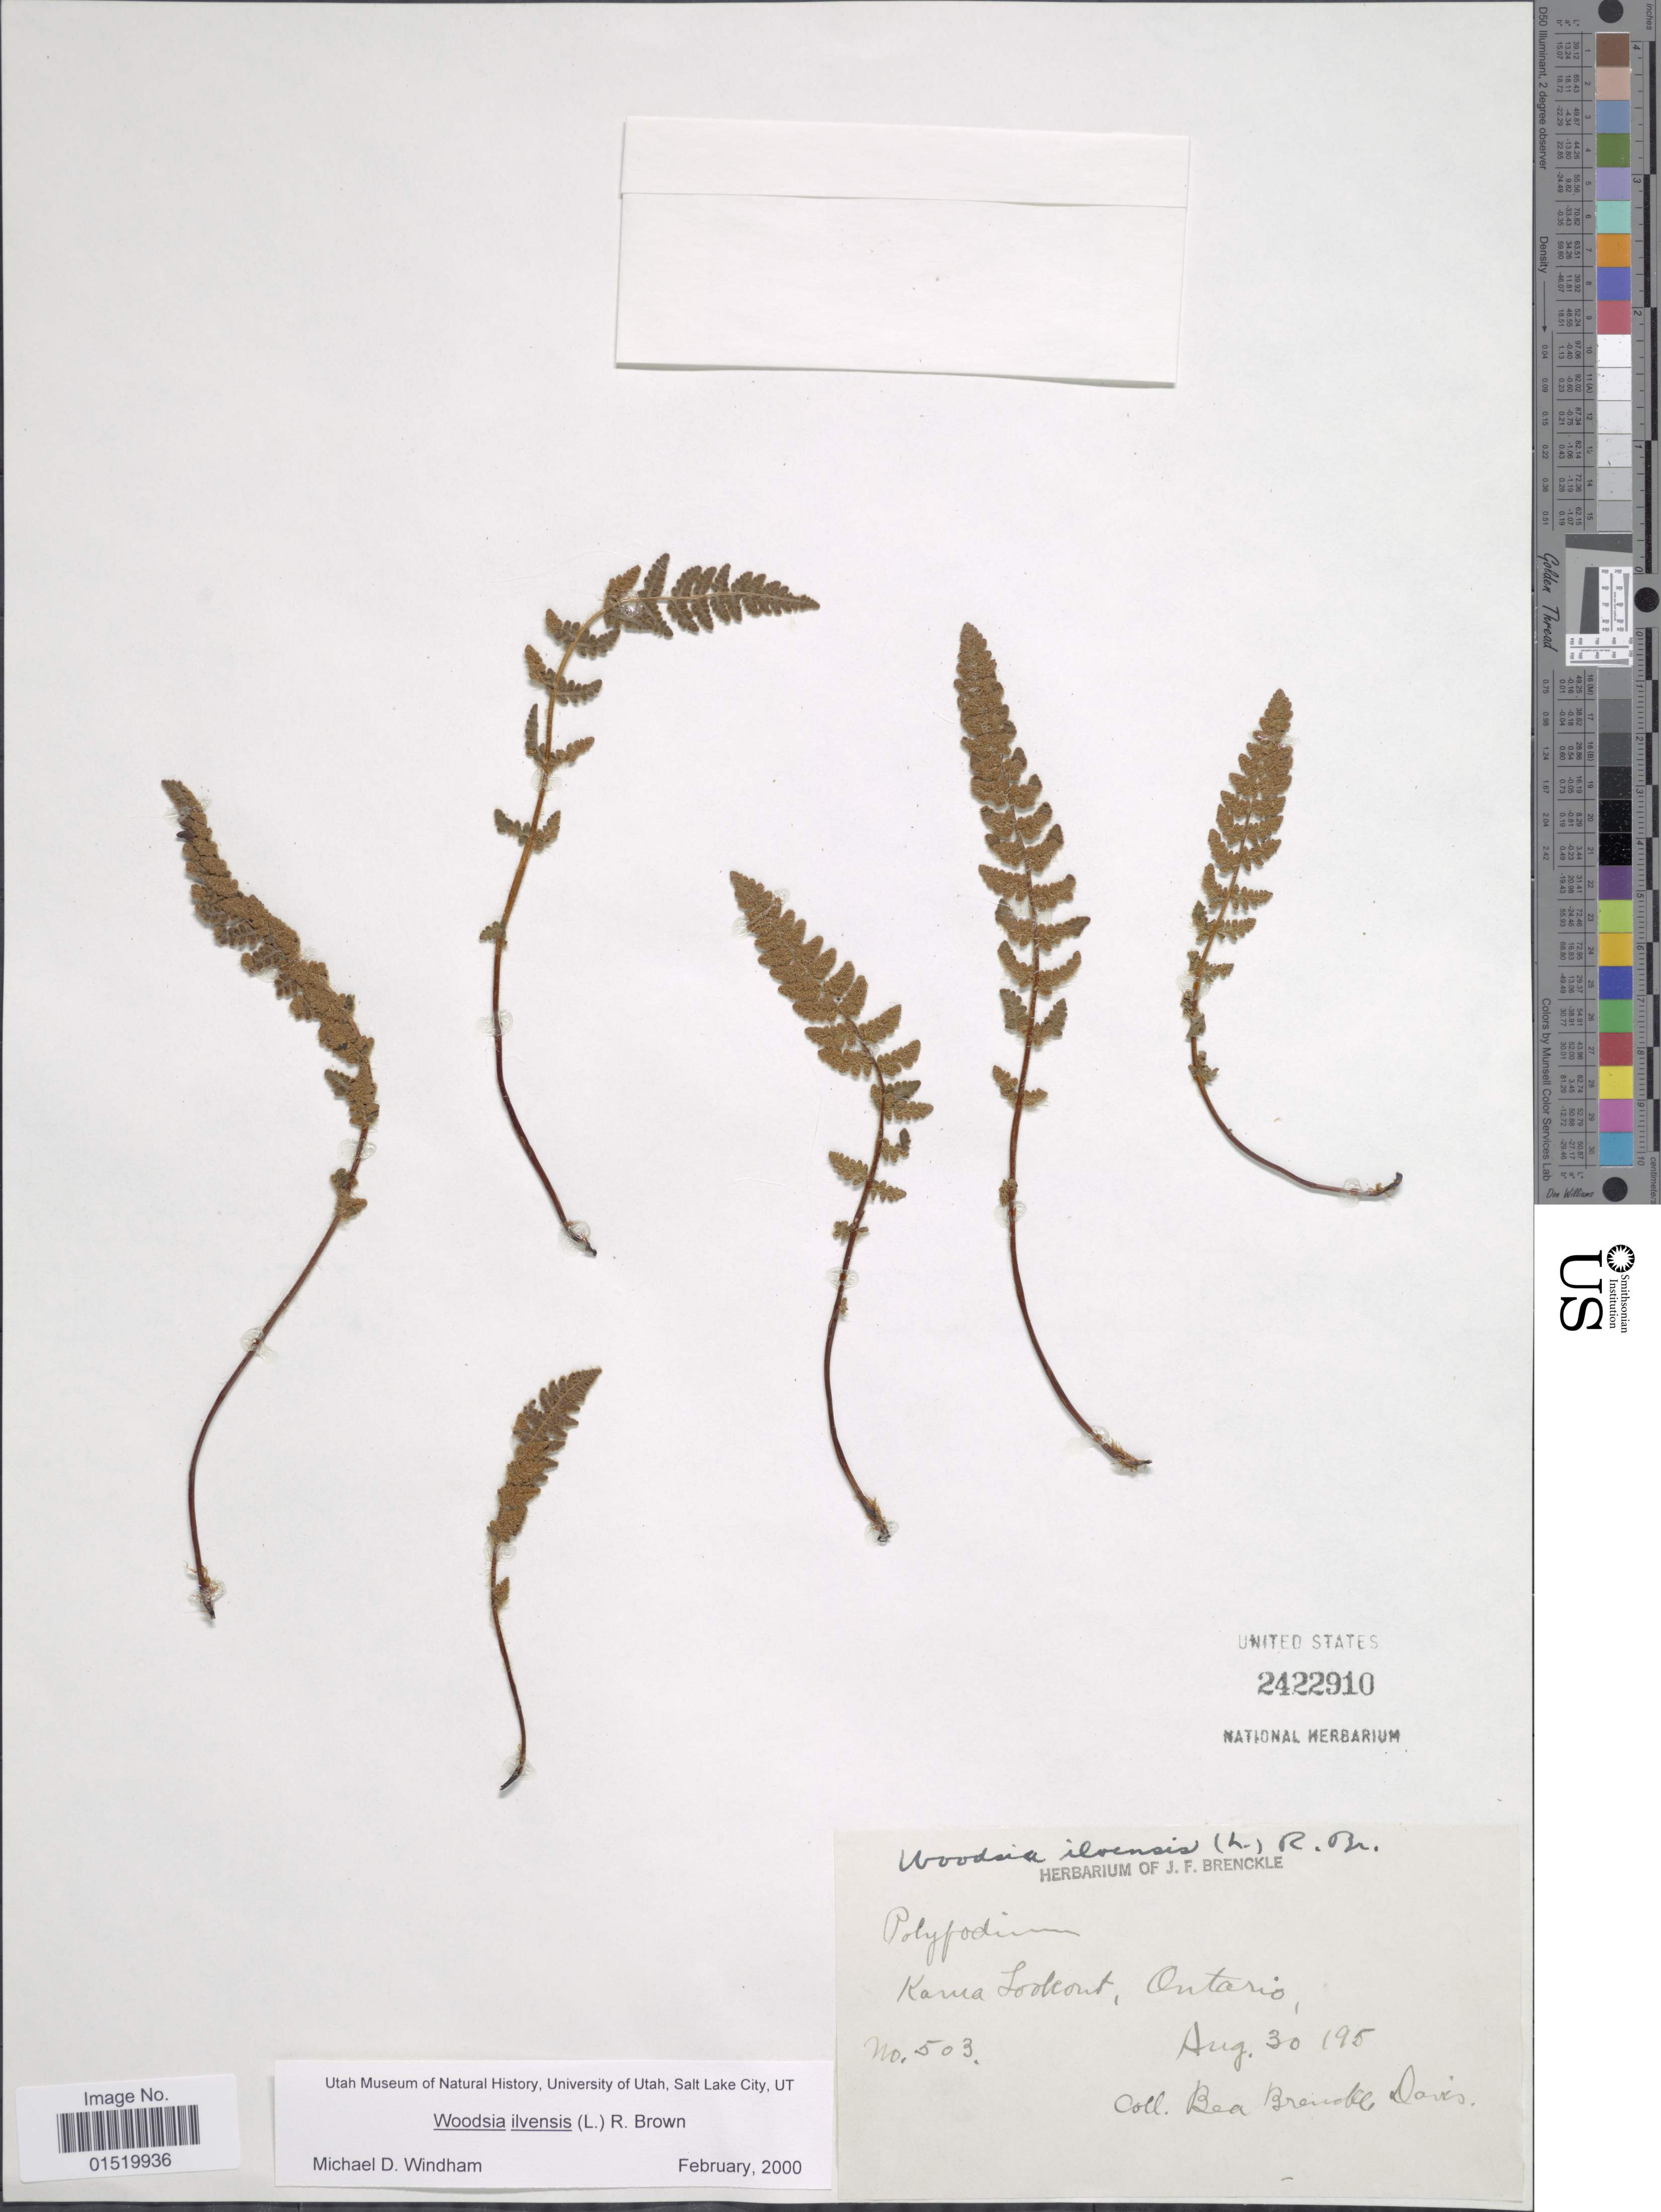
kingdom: Plantae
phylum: Tracheophyta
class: Polypodiopsida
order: Polypodiales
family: Woodsiaceae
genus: Woodsia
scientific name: Woodsia ilvensis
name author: (L.) R. Br.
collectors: B. Davis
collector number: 503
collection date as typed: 195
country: Canada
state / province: Ontario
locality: Kama Lookout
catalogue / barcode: US 2422910